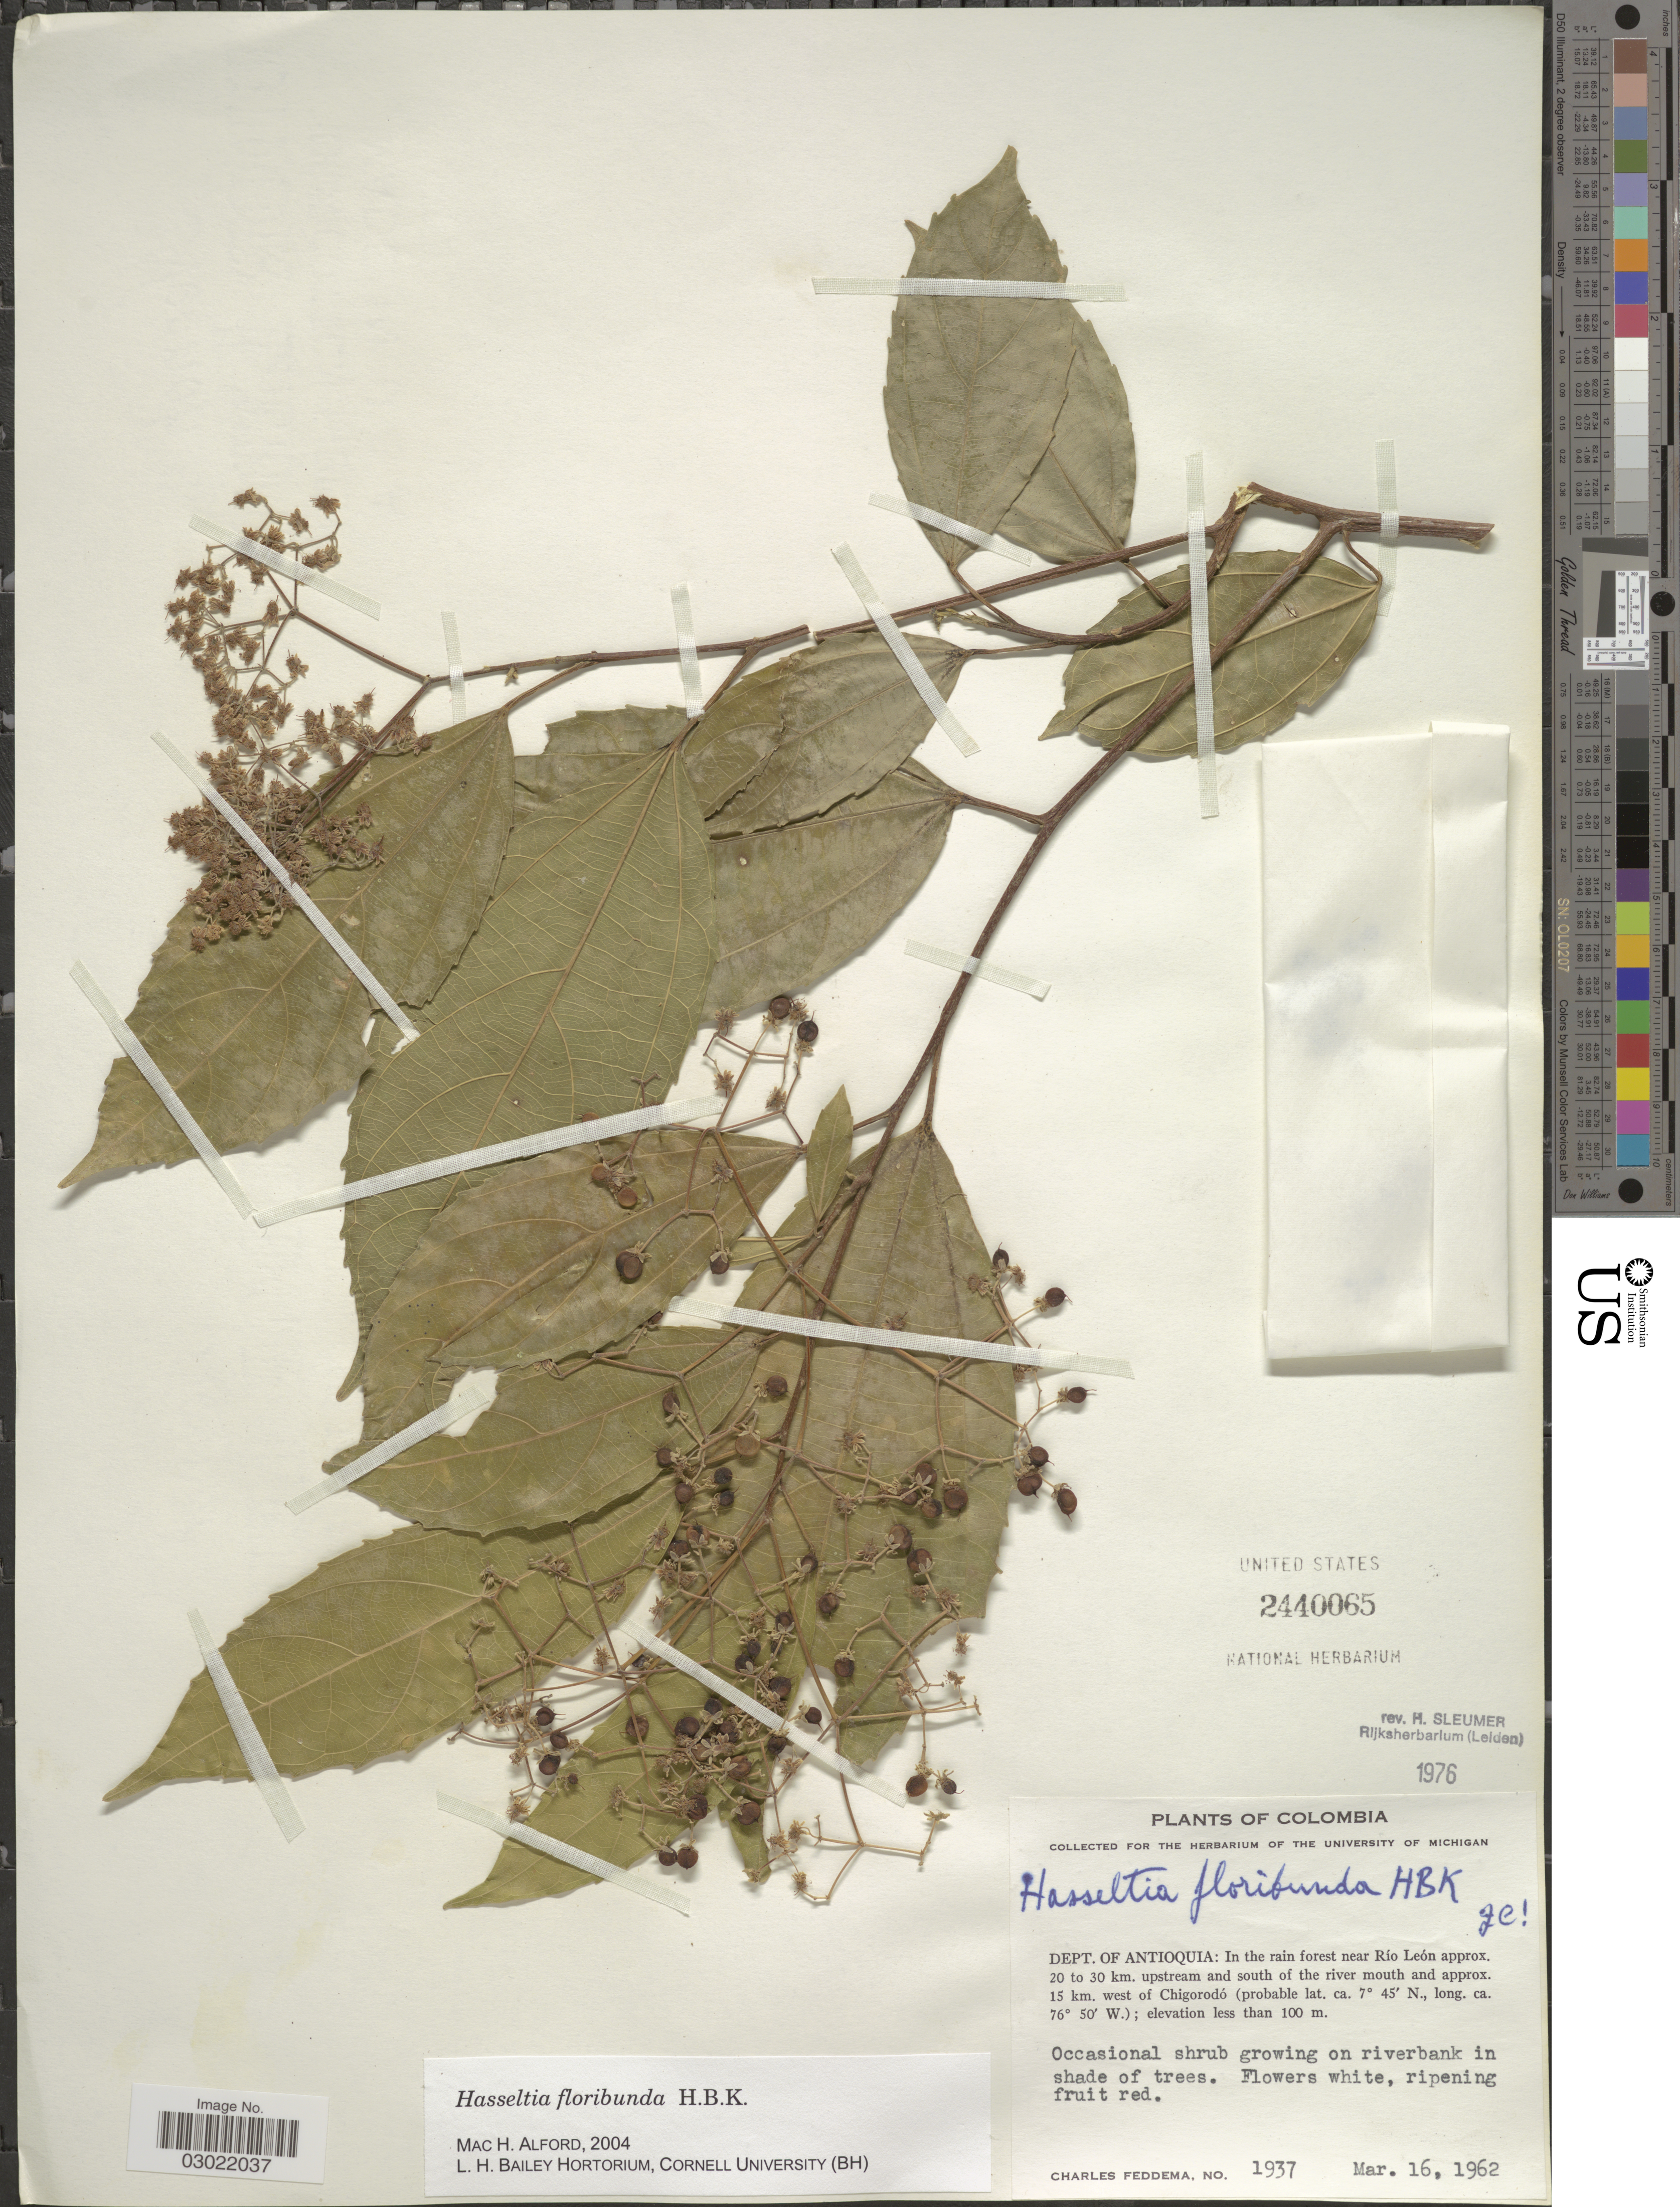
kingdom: Plantae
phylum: Tracheophyta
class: Magnoliopsida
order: Malpighiales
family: Salicaceae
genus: Hasseltia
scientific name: Hasseltia floribunda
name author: Kunth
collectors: C. Feddema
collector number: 1937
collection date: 1962-03-16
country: Colombia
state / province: Antioquia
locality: Dept. of Antioquia: In the rain forest near Río León approx. 20 to 30 km. upstream and south of the river mouth and approx. 15 km. west of Chigorodó.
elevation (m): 100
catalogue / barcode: US 2440065